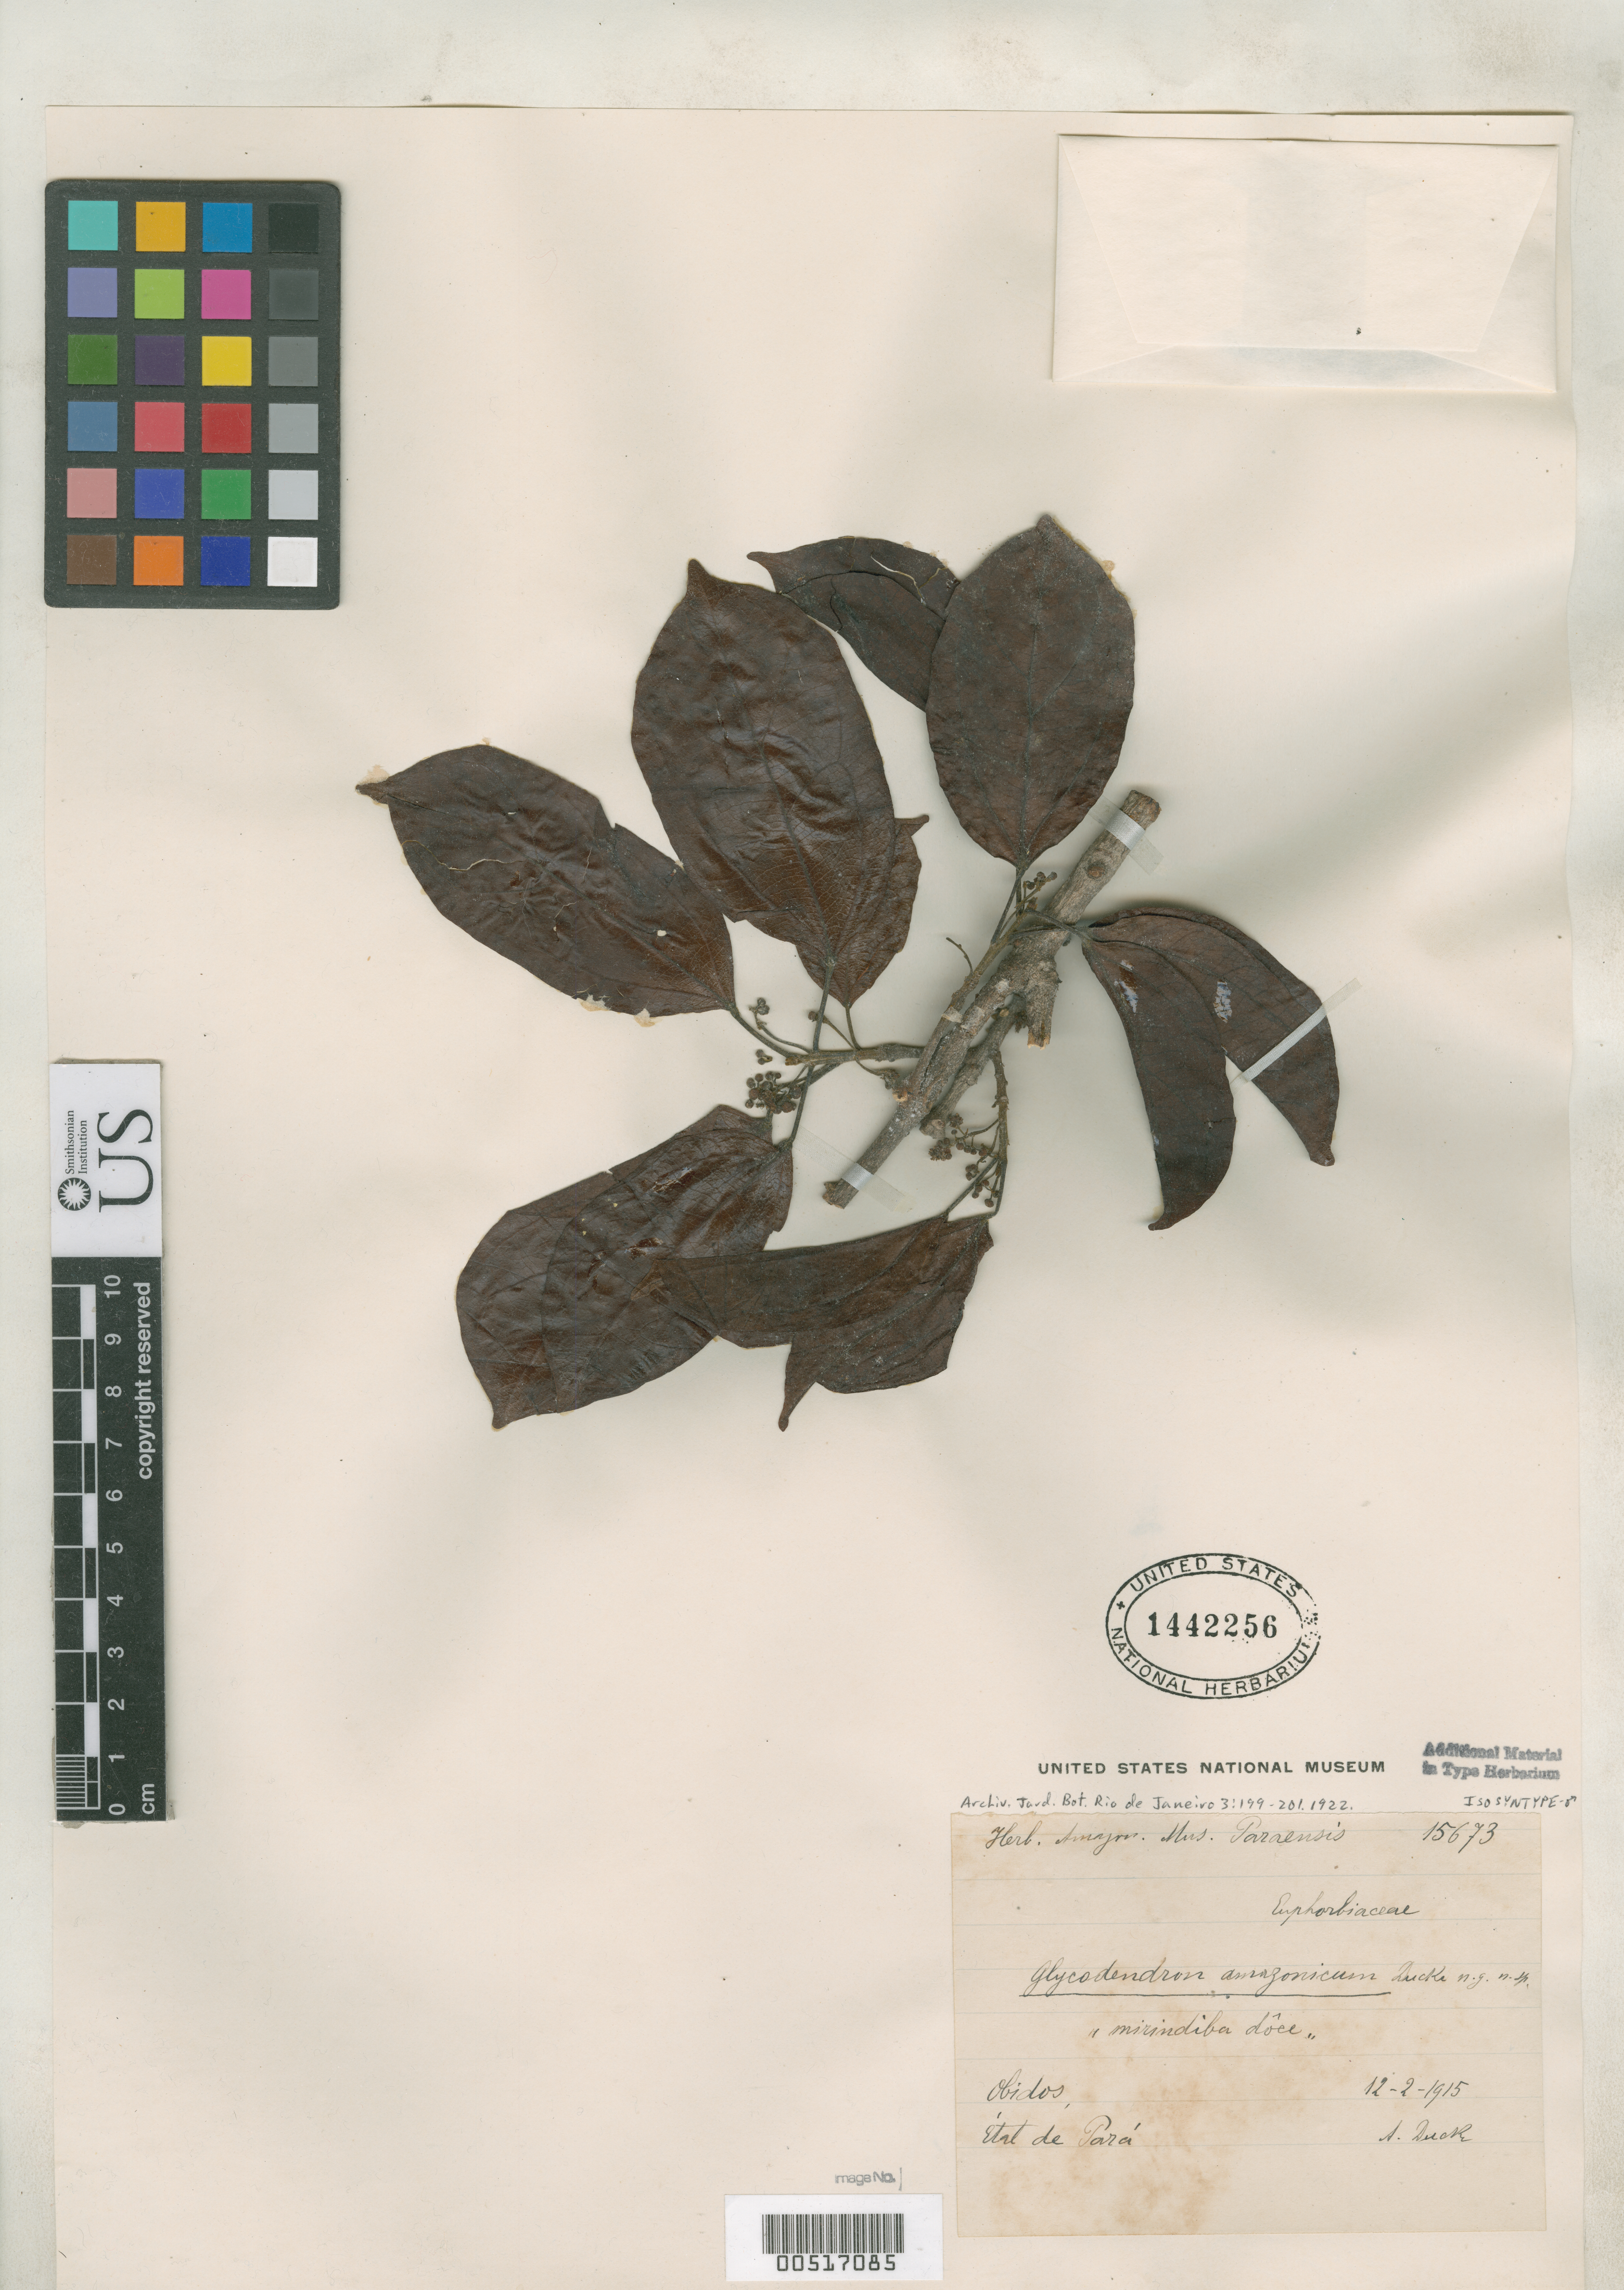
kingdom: Plantae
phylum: Tracheophyta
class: Magnoliopsida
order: Malpighiales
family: Euphorbiaceae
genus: Glycydendron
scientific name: Glycydendron amazonicum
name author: Ducke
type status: Isosyntype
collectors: A. Ducke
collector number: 15673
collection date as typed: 12 Feb 1915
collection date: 1915-02-12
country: Brazil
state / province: Pará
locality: Obidos.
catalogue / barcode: US 1442256